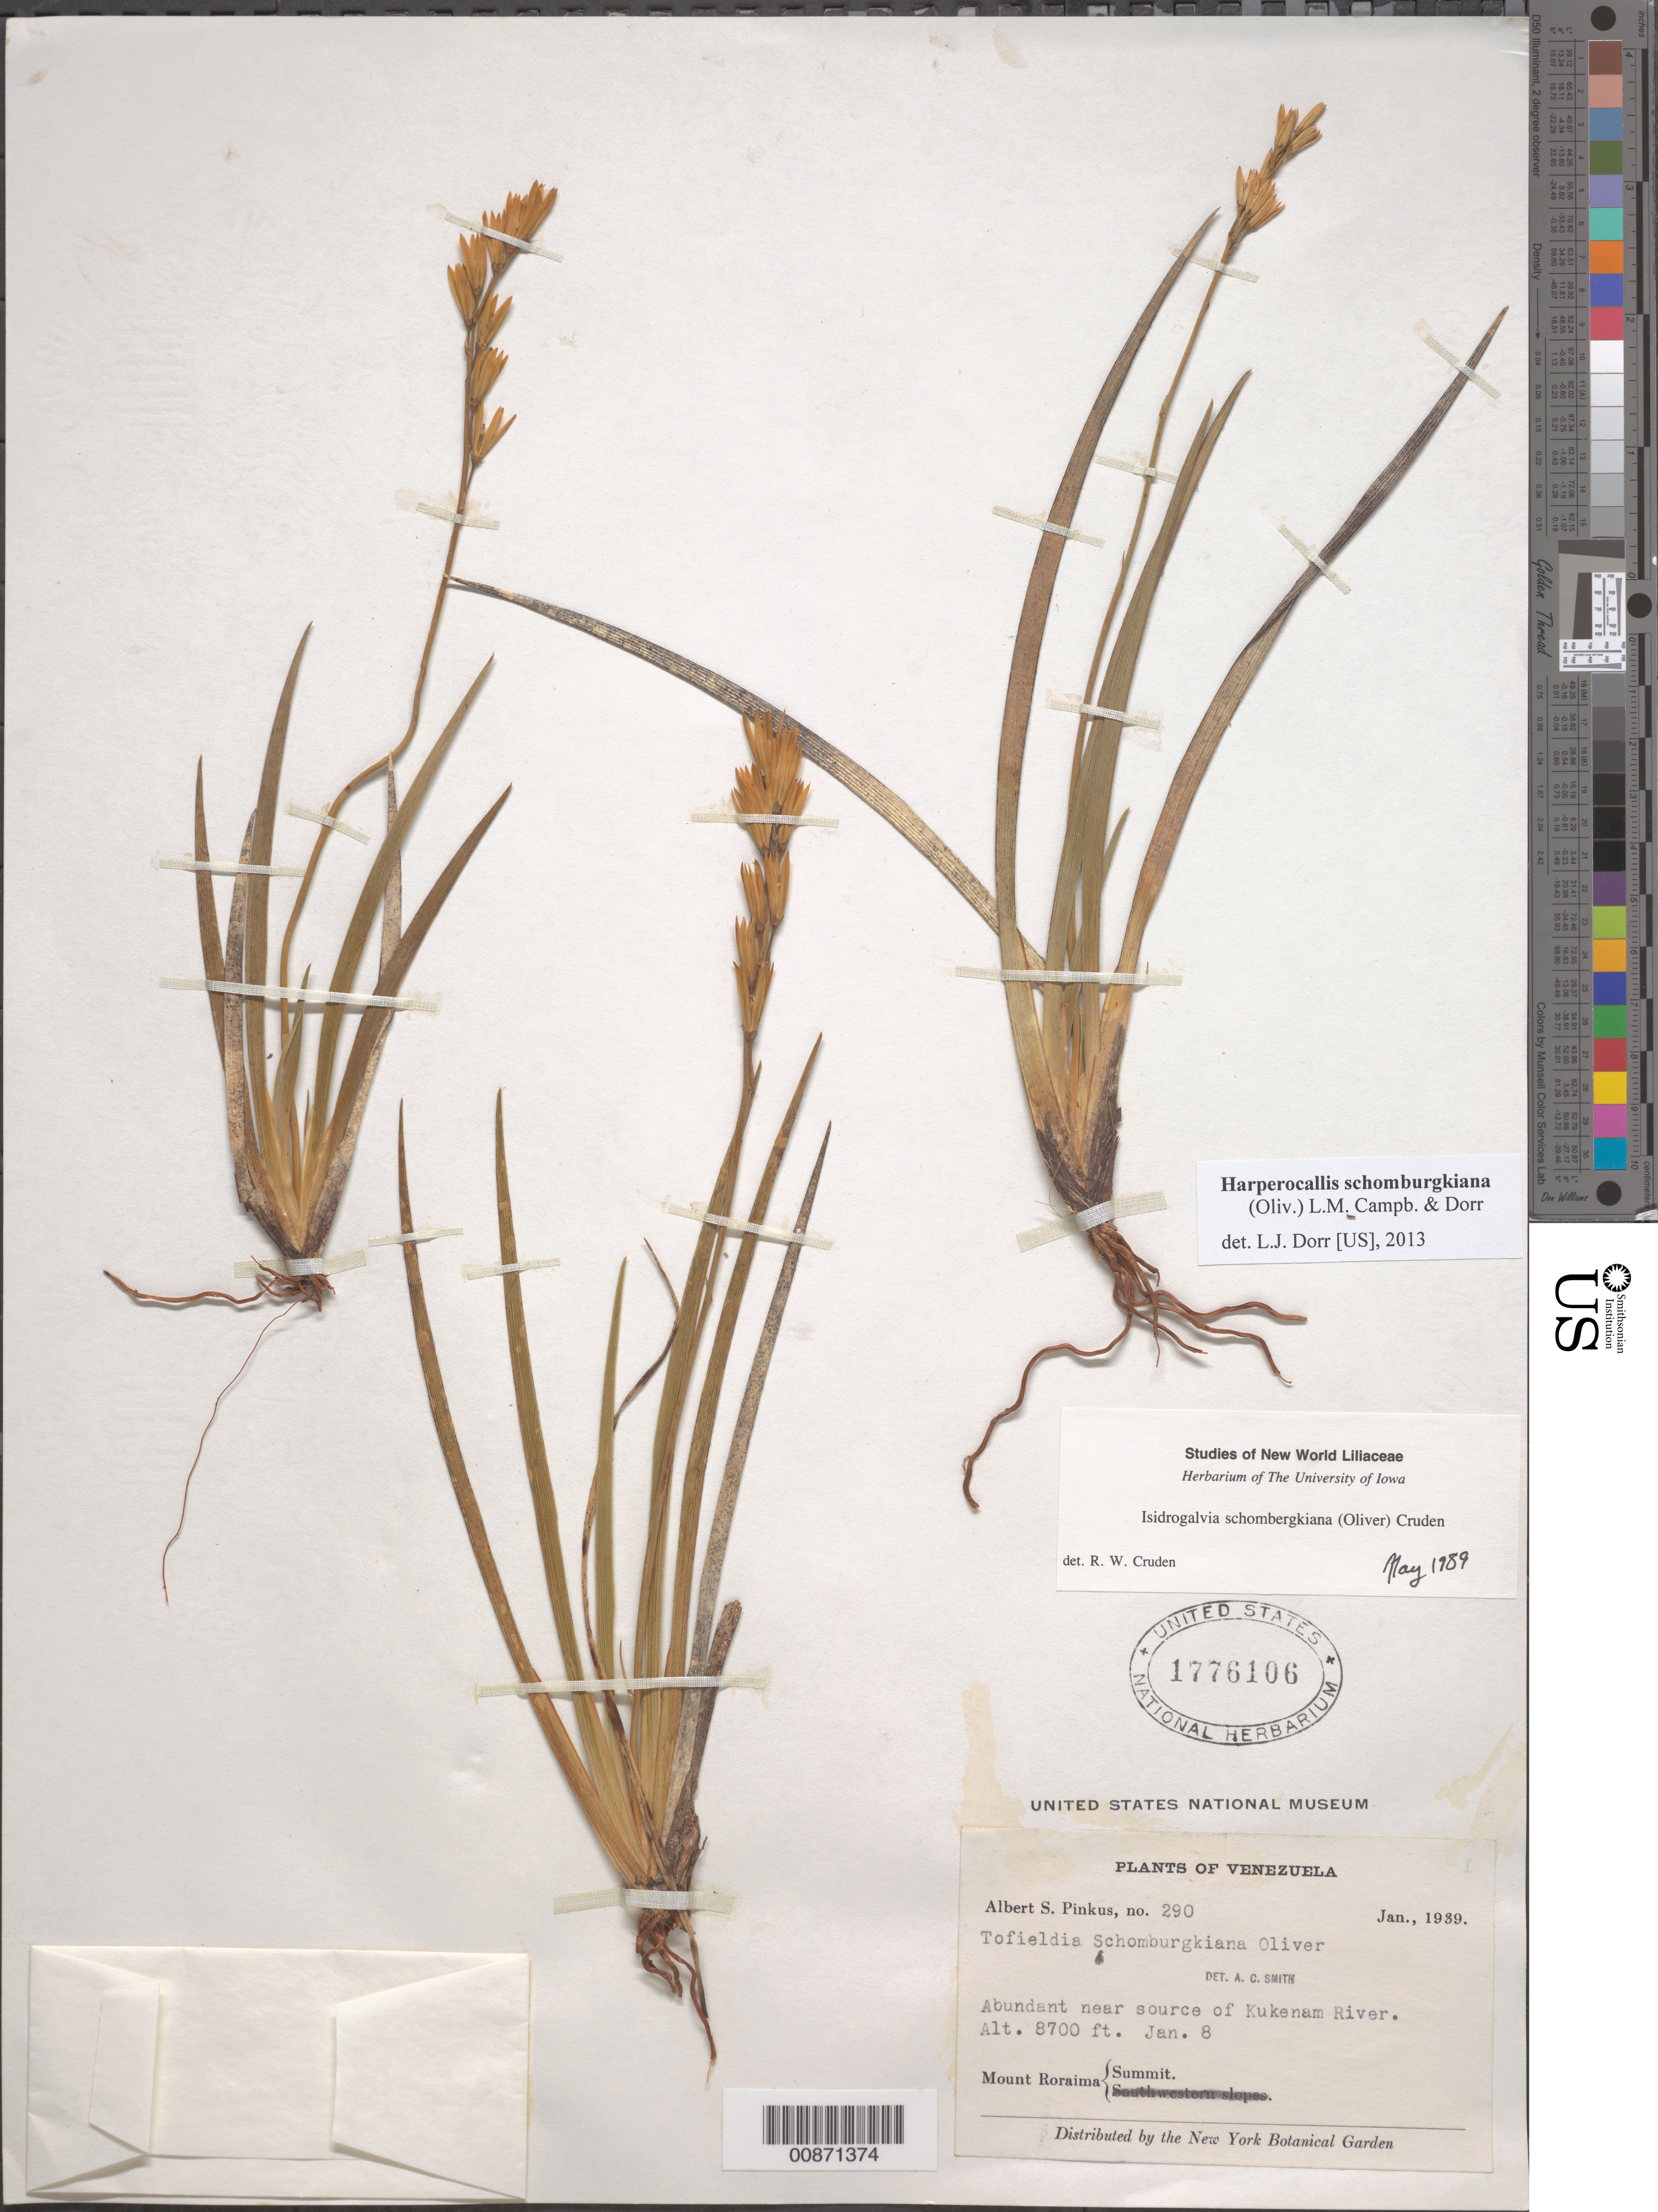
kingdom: Plantae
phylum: Tracheophyta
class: Liliopsida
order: Alismatales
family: Tofieldiaceae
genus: Harperocallis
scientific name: Harperocallis schomburgkiana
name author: (Oliv.) L.M. Campb. & Dorr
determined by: Dorr, L. J., (BOT), Smithsonian Institution - National Museum of Natural History (UNITED STATES)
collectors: A. Pinkus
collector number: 290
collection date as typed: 8-Jan-39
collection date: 1939-01-08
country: Venezuela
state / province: Bolívar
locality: Mt. Roraima, summit; near source of Kukenam River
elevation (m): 2652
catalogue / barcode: US 1776106